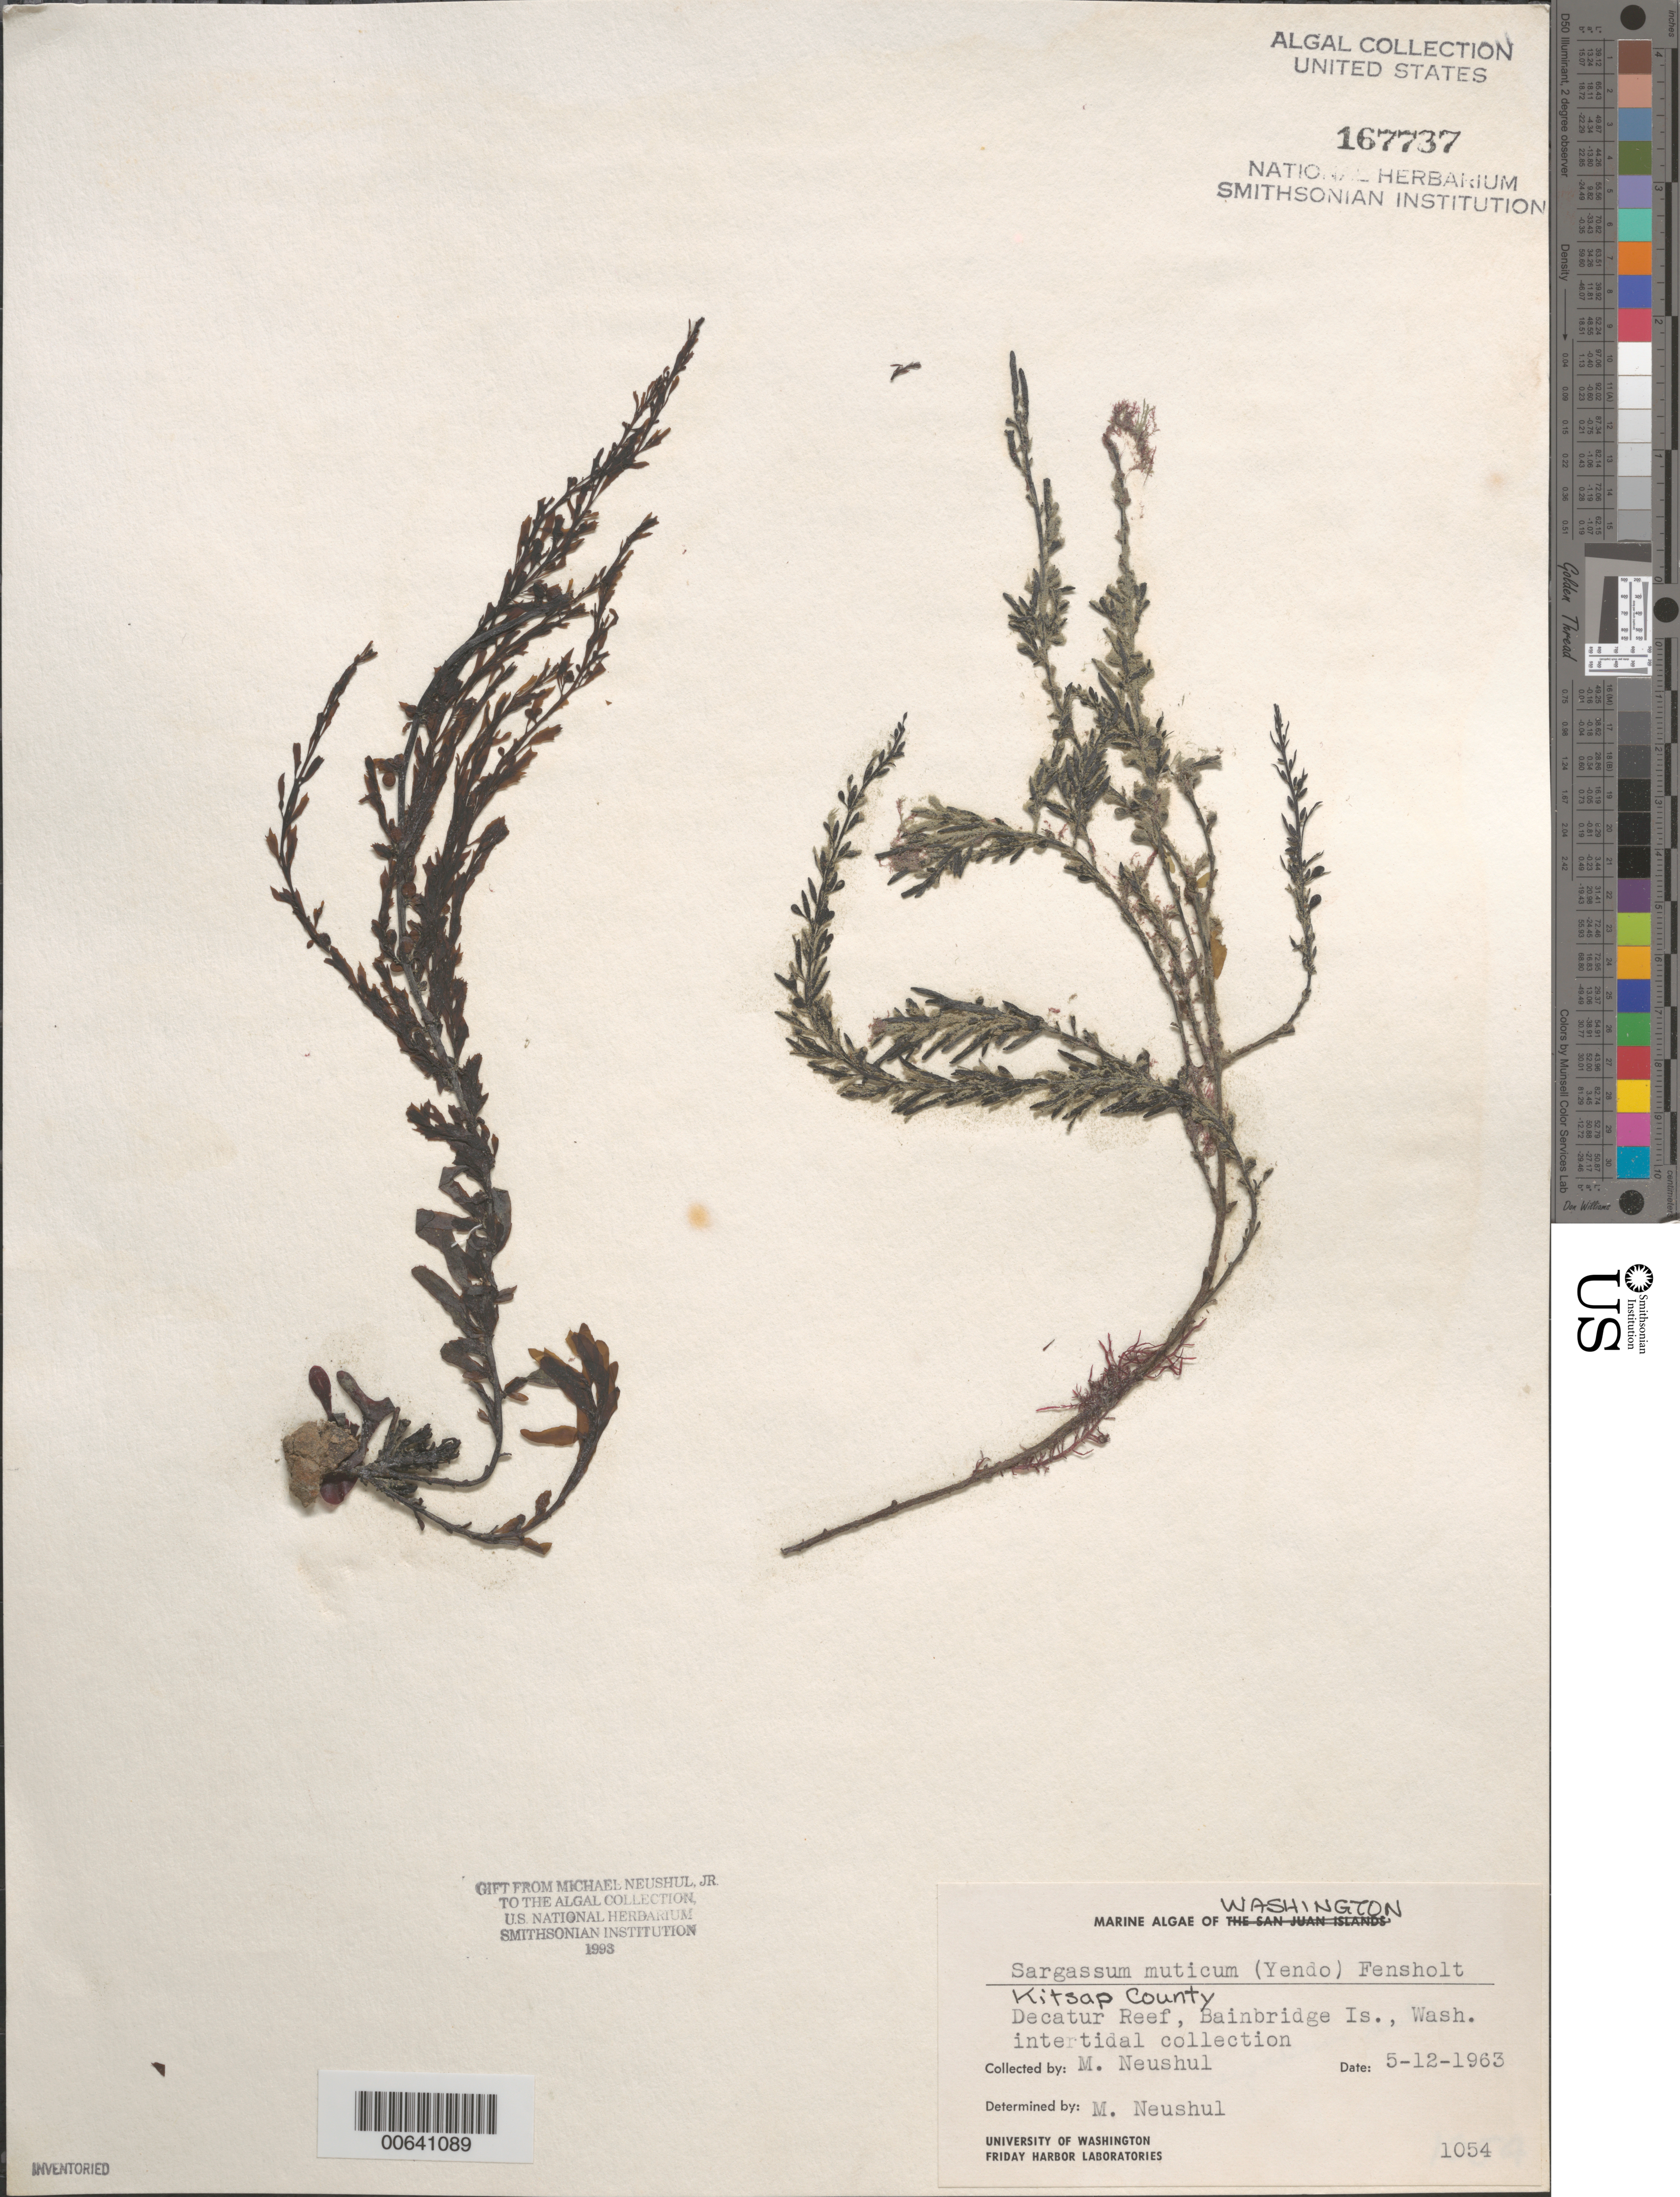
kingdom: Chromista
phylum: Ochrophyta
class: Phaeophyceae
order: Fucales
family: Sargassaceae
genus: Sargassum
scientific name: Sargassum muticum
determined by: Neushul, M.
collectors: M. Neushul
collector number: Neushul 1054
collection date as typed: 12 May 1963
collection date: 1963-05-12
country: United States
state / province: Washington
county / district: Kitsap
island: Bainbridge Island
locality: Decatur Reef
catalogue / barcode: US 167737